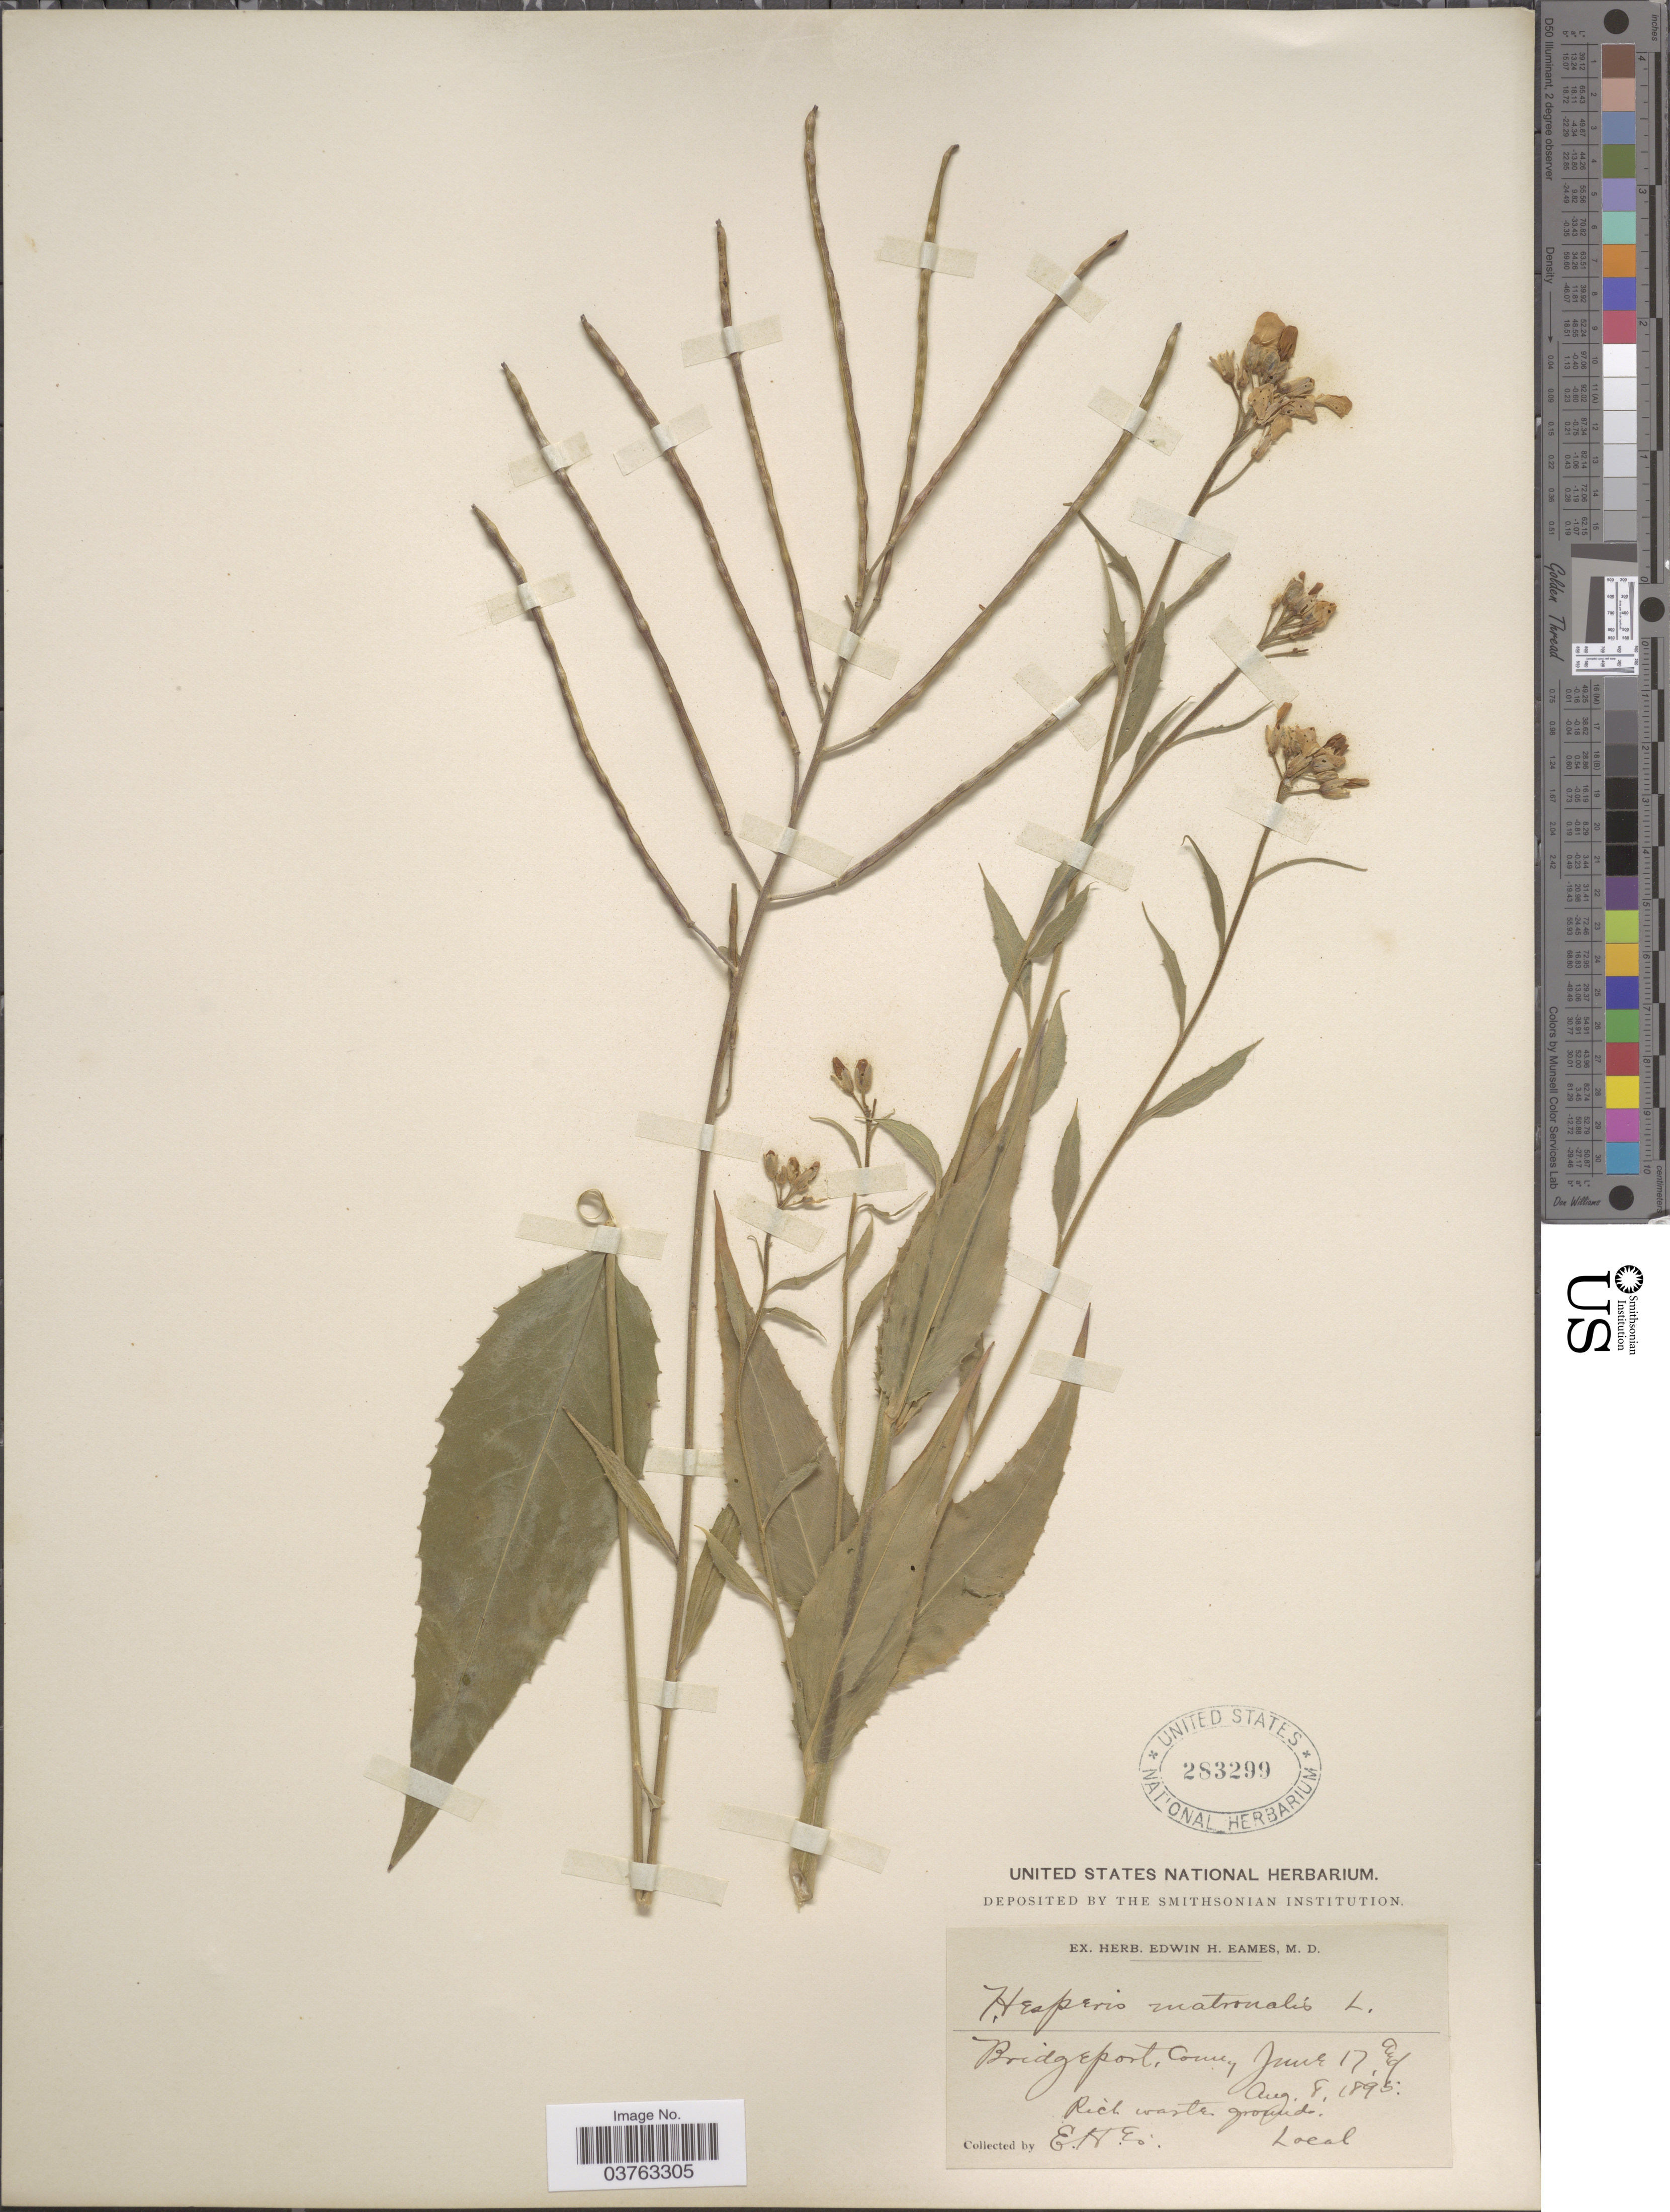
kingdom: Plantae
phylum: Tracheophyta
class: Magnoliopsida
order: Brassicales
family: Brassicaceae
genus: Hesperis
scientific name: Hesperis matronalis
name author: L.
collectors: E. H. Eames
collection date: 1895-06-17/1895-08-08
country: United States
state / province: Connecticut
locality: Bridgeport.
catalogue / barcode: US 283299